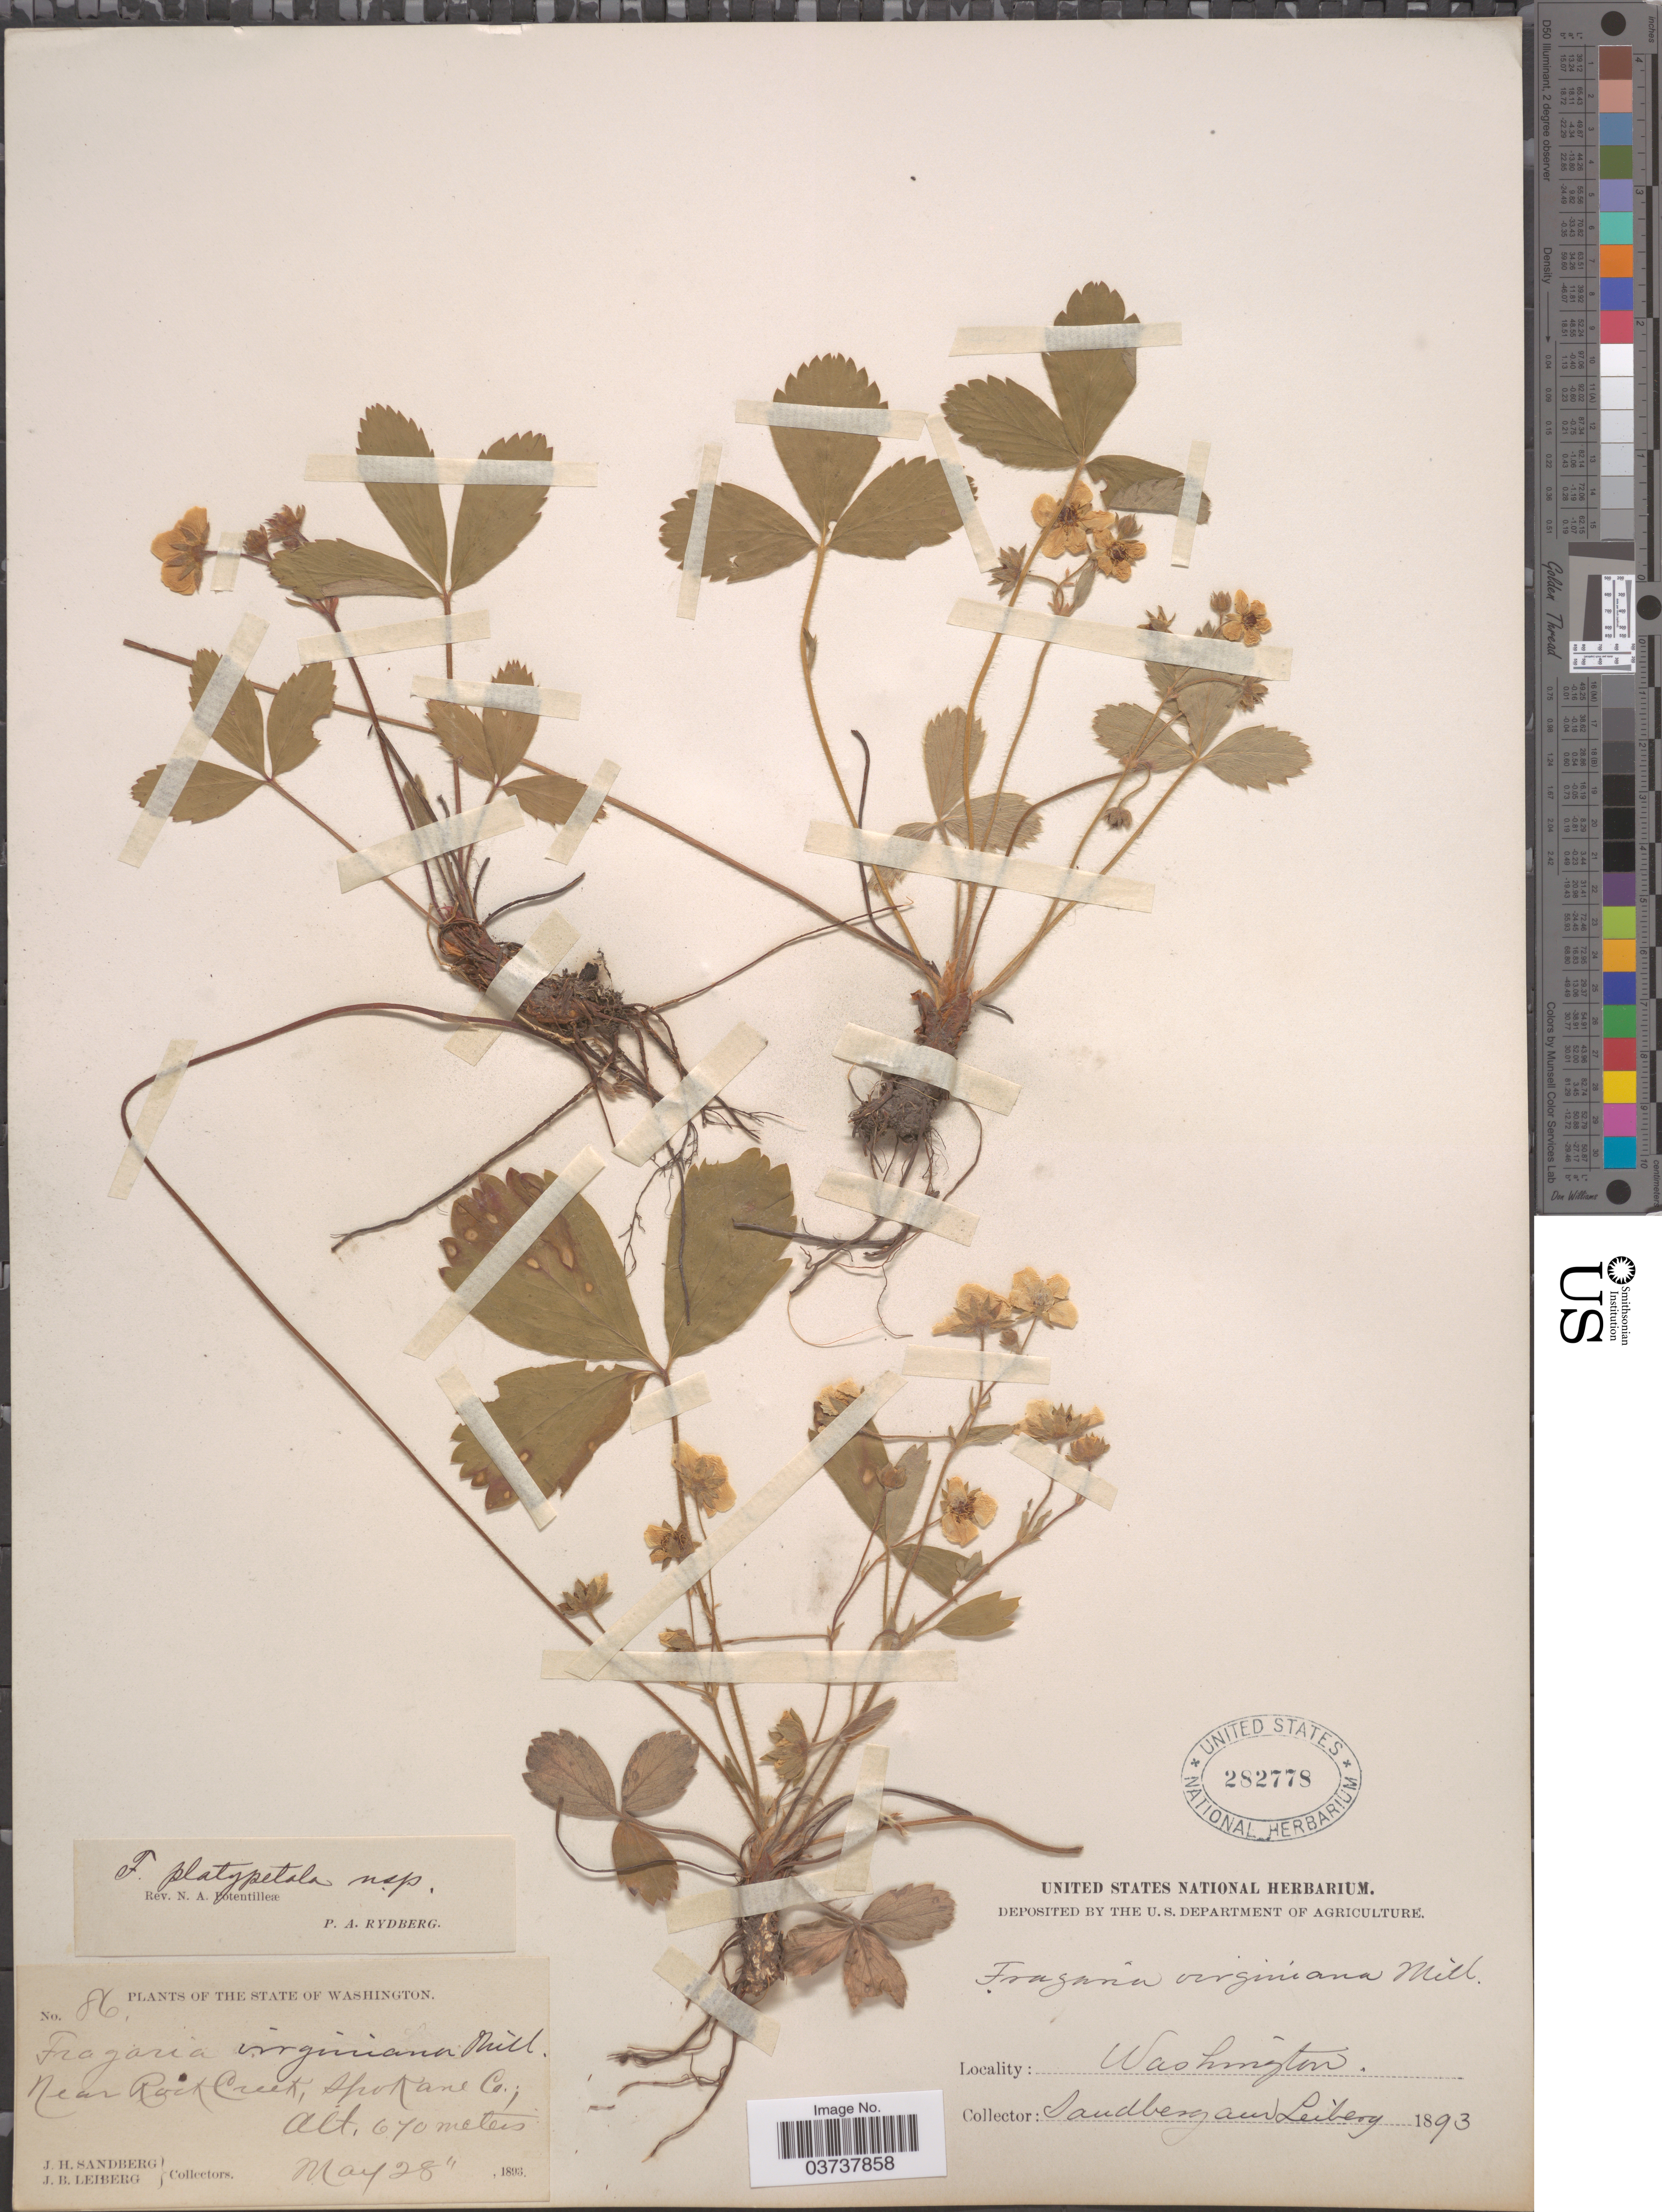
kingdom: Plantae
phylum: Tracheophyta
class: Magnoliopsida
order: Rosales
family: Rosaceae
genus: Fragaria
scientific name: Fragaria virginiana subsp. platypetala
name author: (Rydb.) Staudt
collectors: J. H. Sandberg & J. B. Leiberg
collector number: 86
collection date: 1893-05-28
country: United States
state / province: Washington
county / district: Spokane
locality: Near Rock Creek, Spokane Co.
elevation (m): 670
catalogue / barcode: US 282778